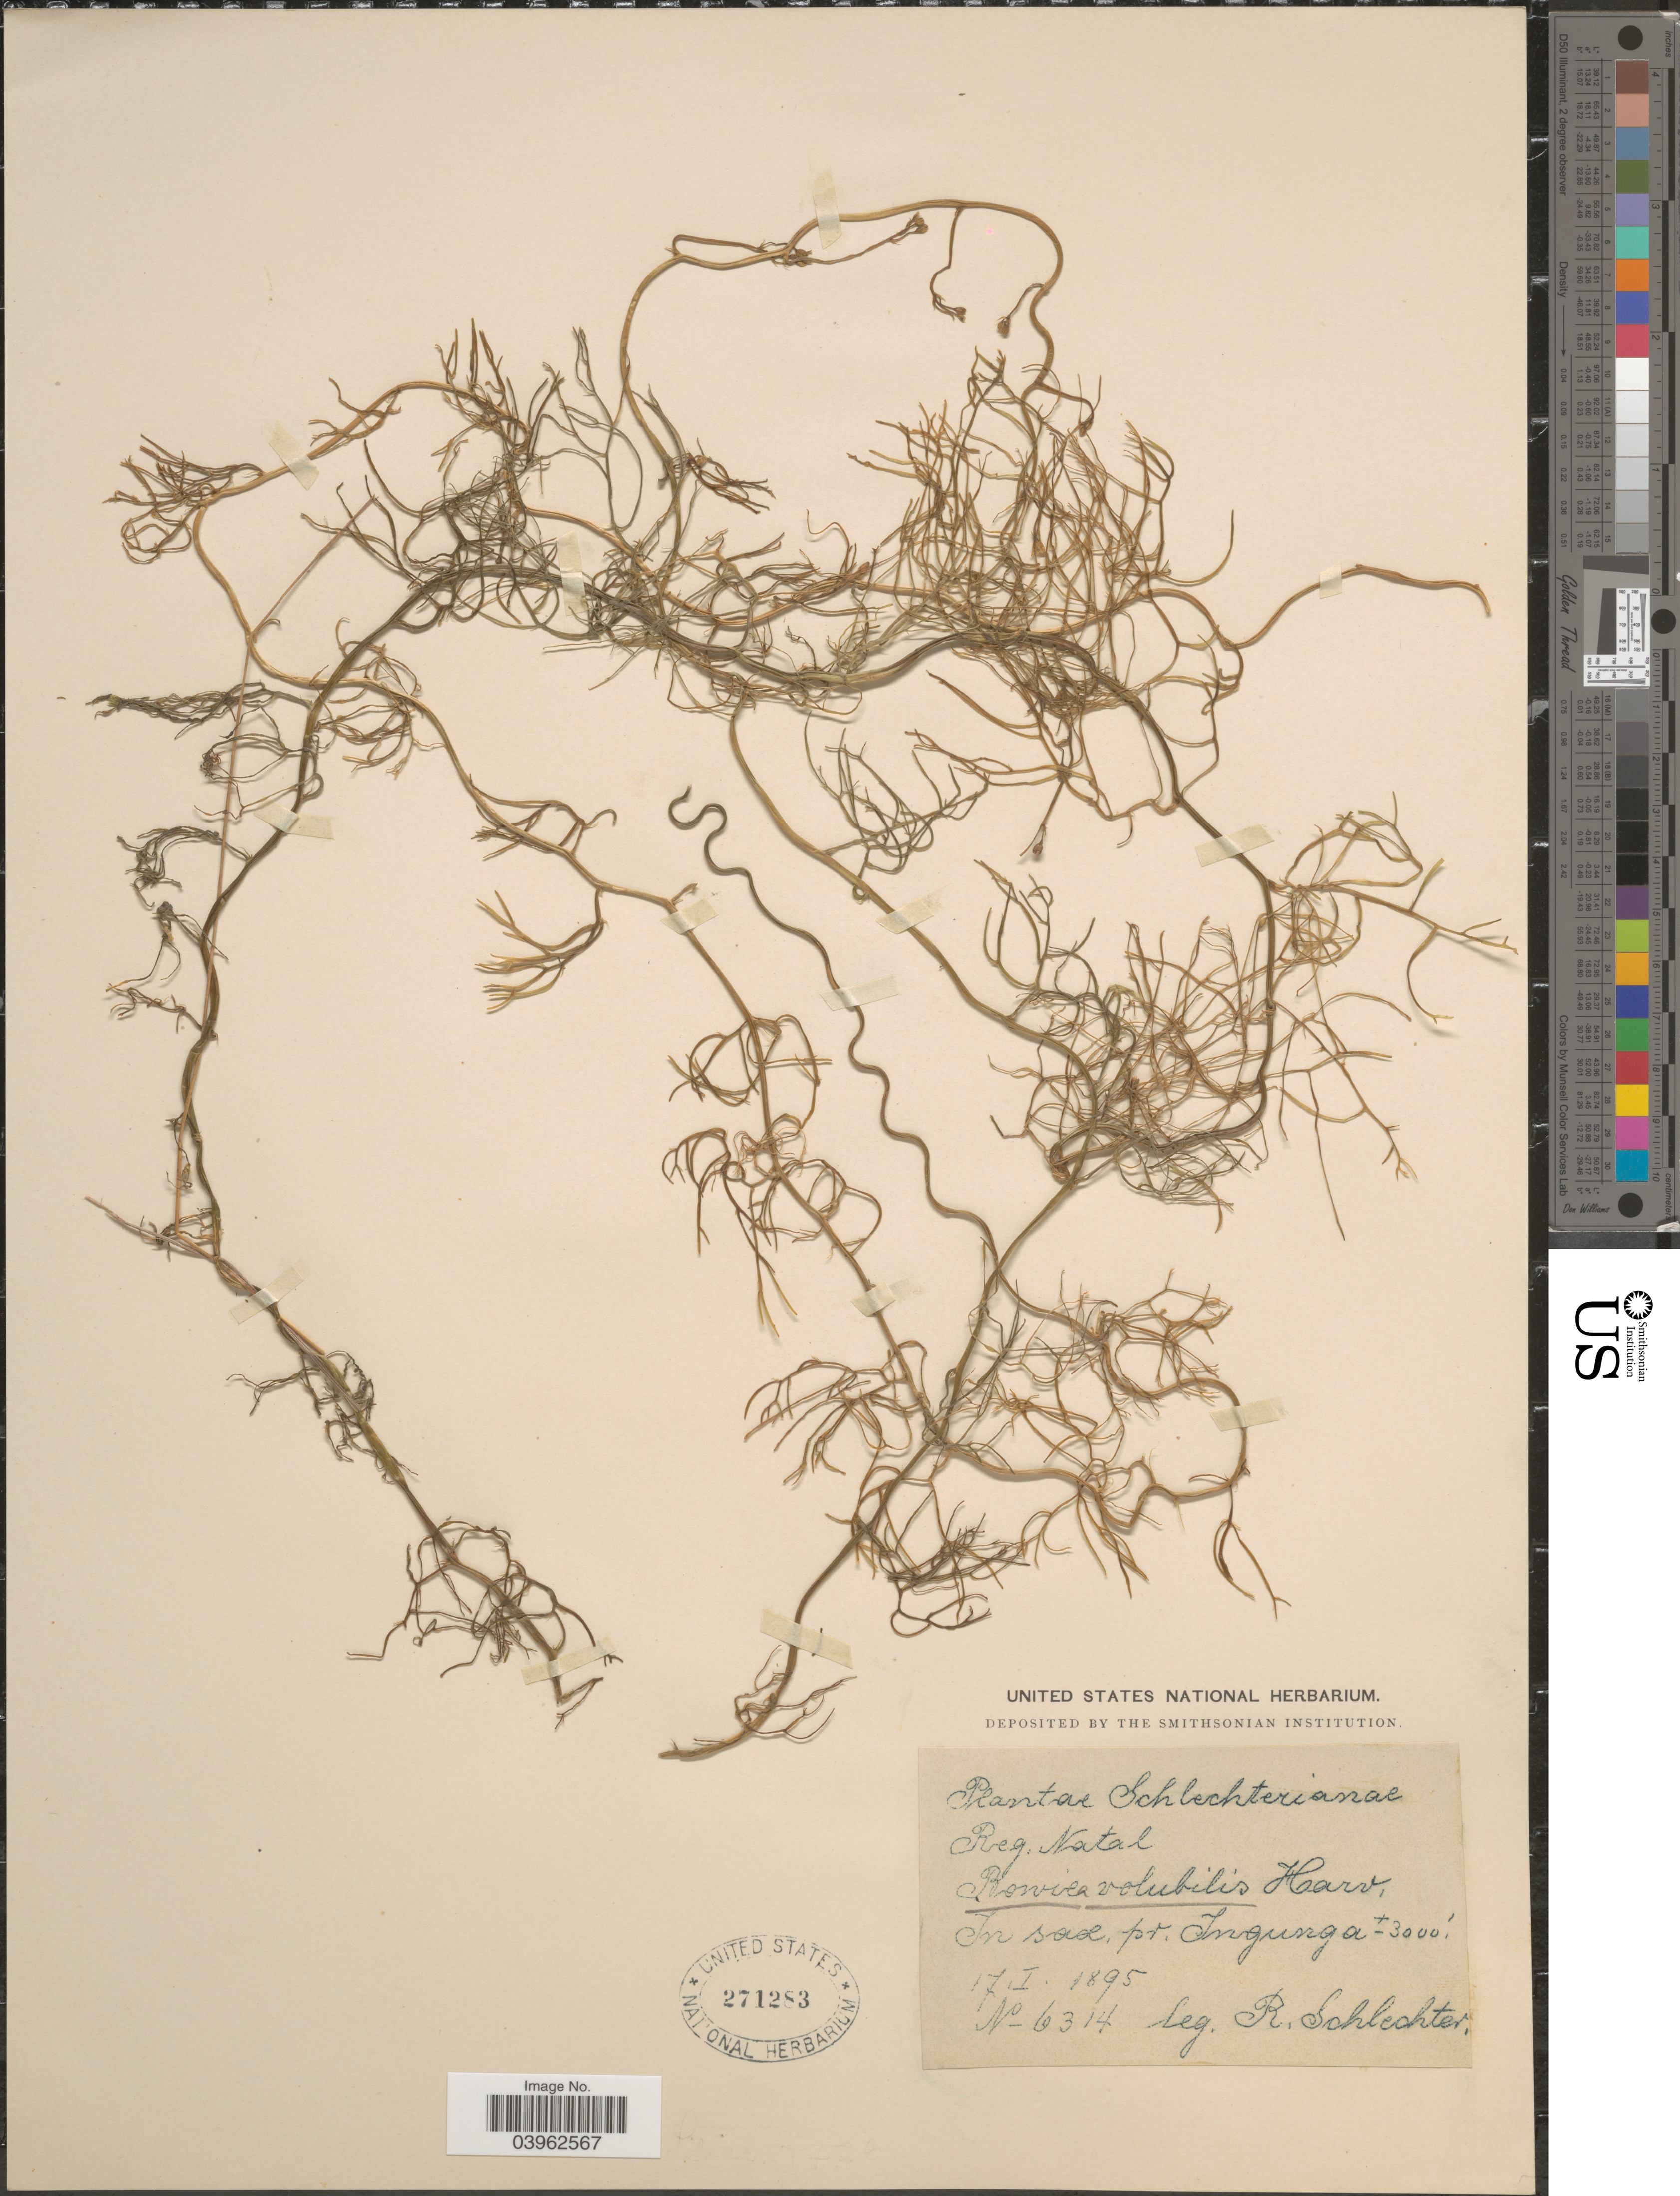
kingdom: Plantae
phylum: Tracheophyta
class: Liliopsida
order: Asparagales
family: Asparagaceae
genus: Bowiea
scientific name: Bowiea volubilis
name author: Harv. ex Hook. f.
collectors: F. R. R. Schlechter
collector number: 6314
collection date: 1895-01-17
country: South Africa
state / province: KwaZulu-Natal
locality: Reg. Natal. In sax. pr. Ingunga.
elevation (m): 914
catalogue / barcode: US 271283